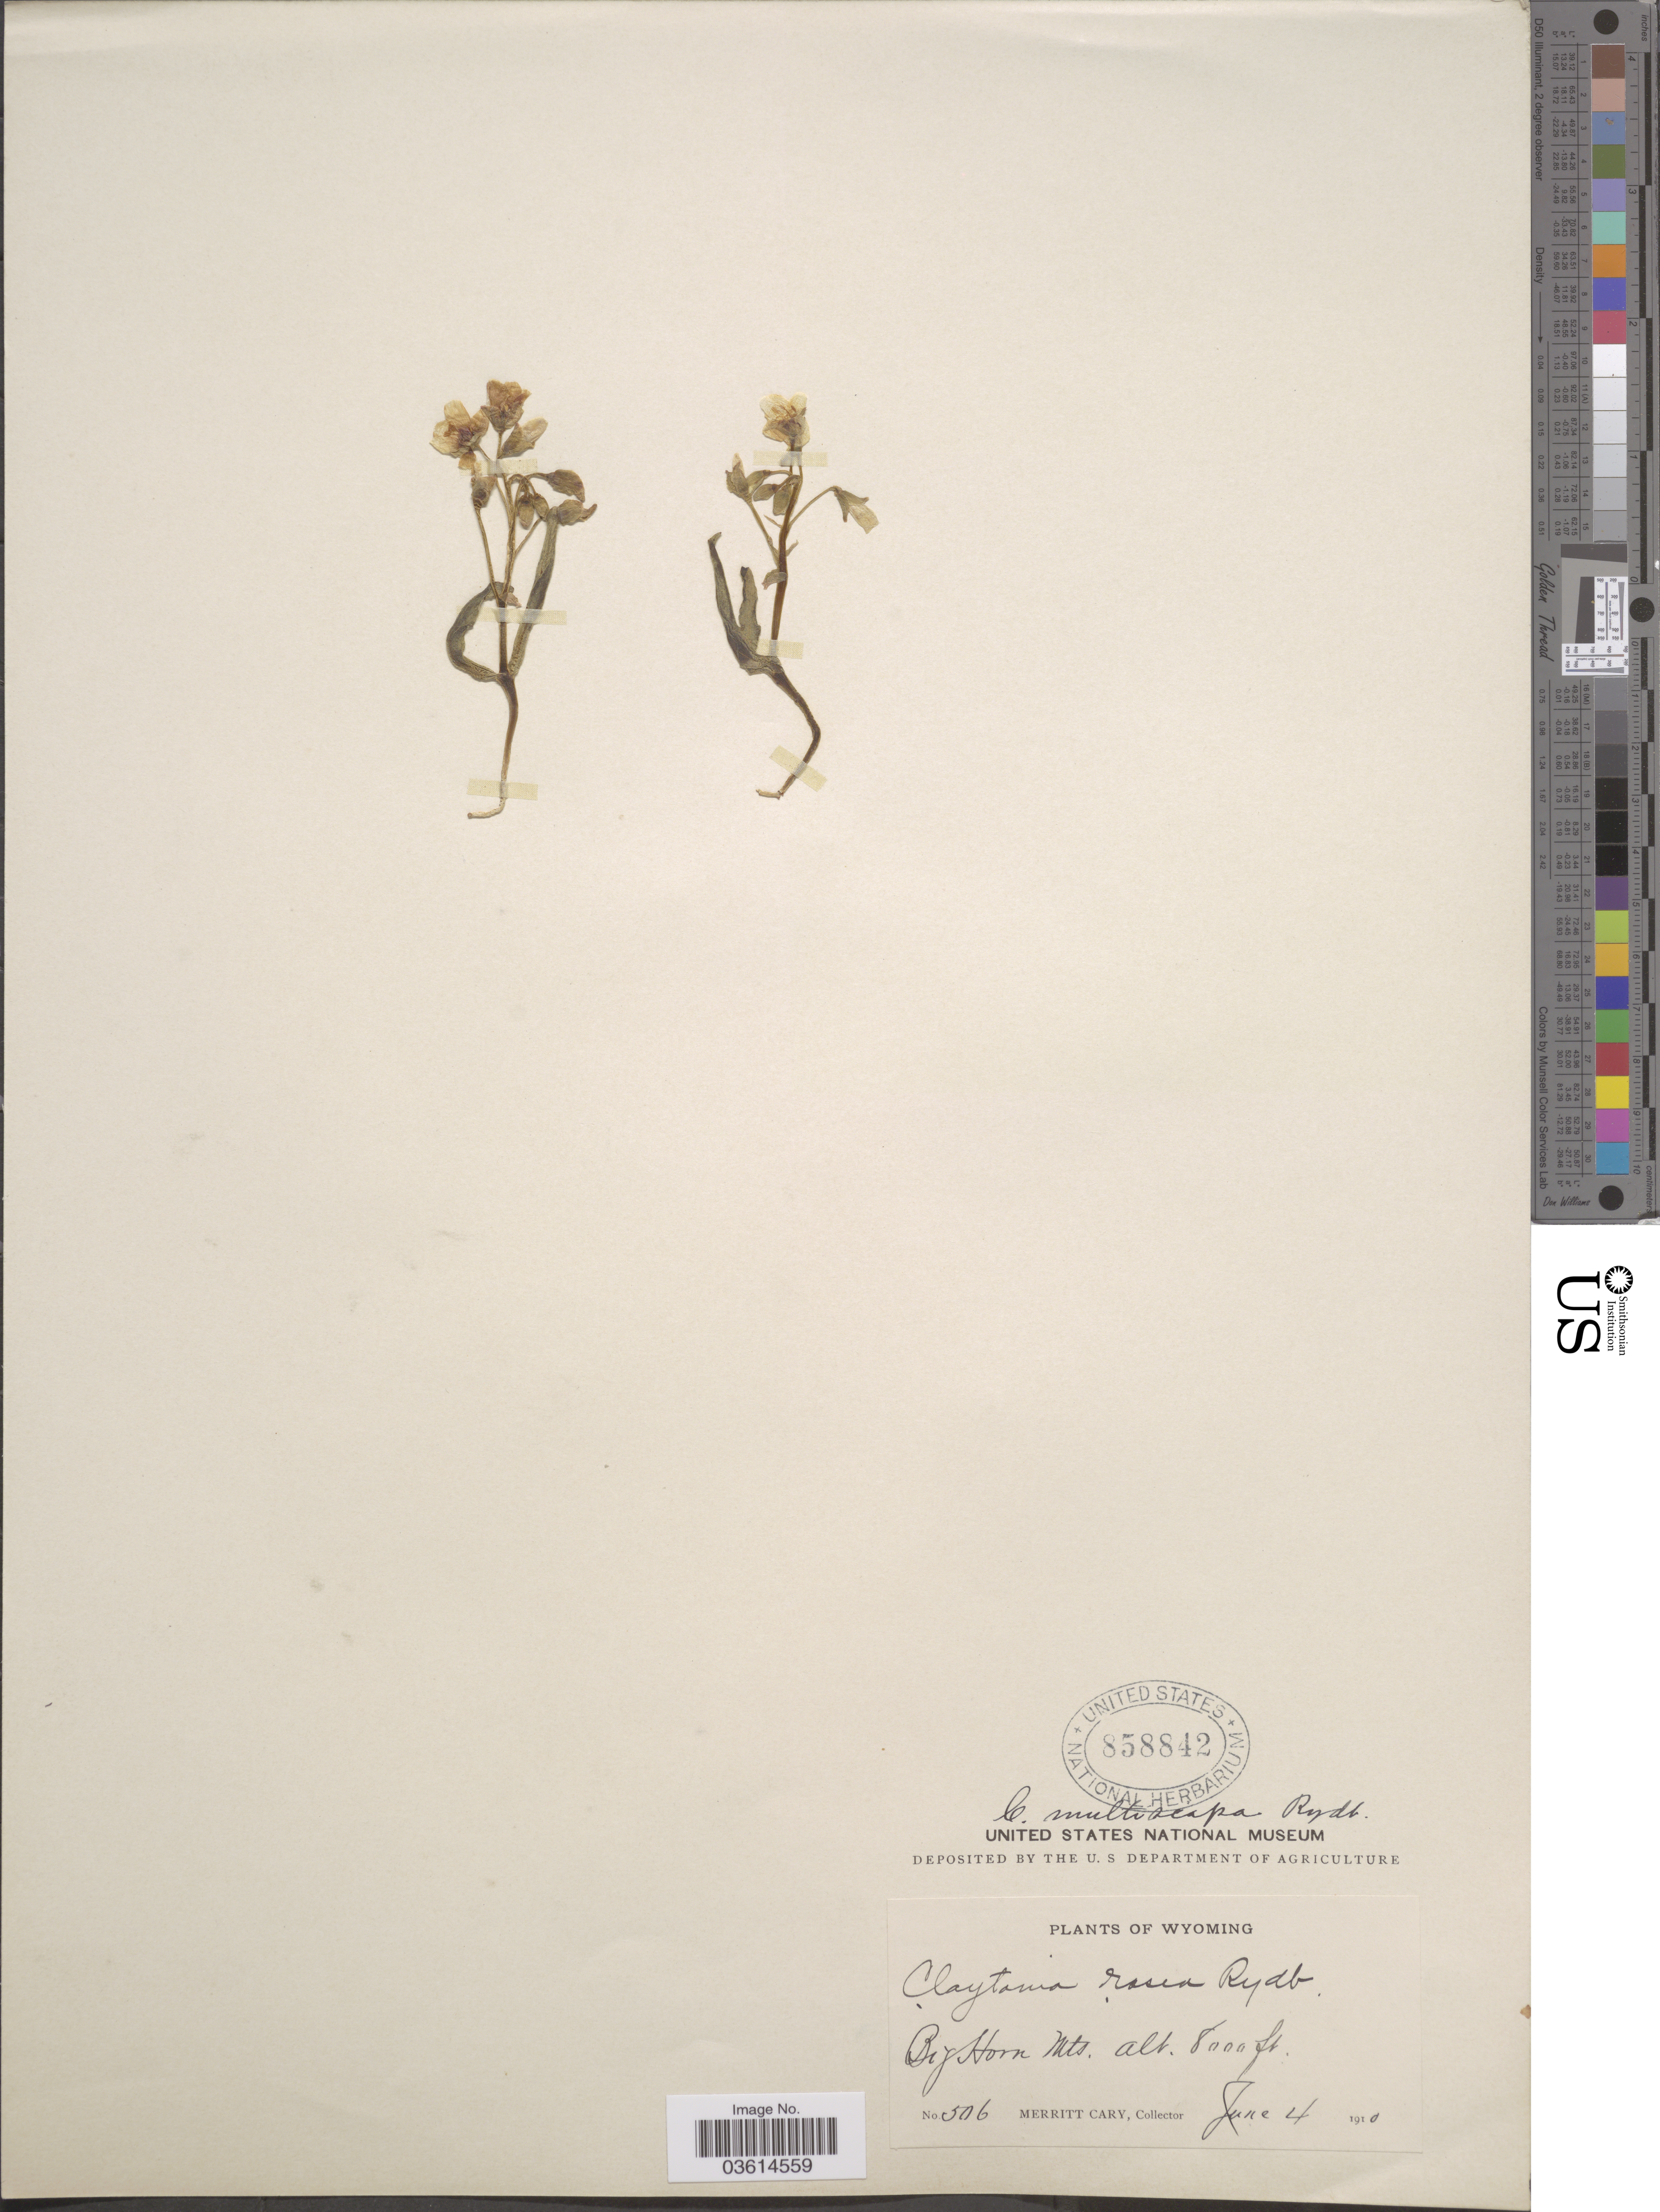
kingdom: Plantae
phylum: Tracheophyta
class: Magnoliopsida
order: Caryophyllales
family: Montiaceae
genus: Claytonia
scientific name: Claytonia multiscapa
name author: Rydb.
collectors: M. Cary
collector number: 506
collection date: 1910-06-04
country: United States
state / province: Wyoming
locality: Big Horn Mts.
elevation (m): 2438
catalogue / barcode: US 858842